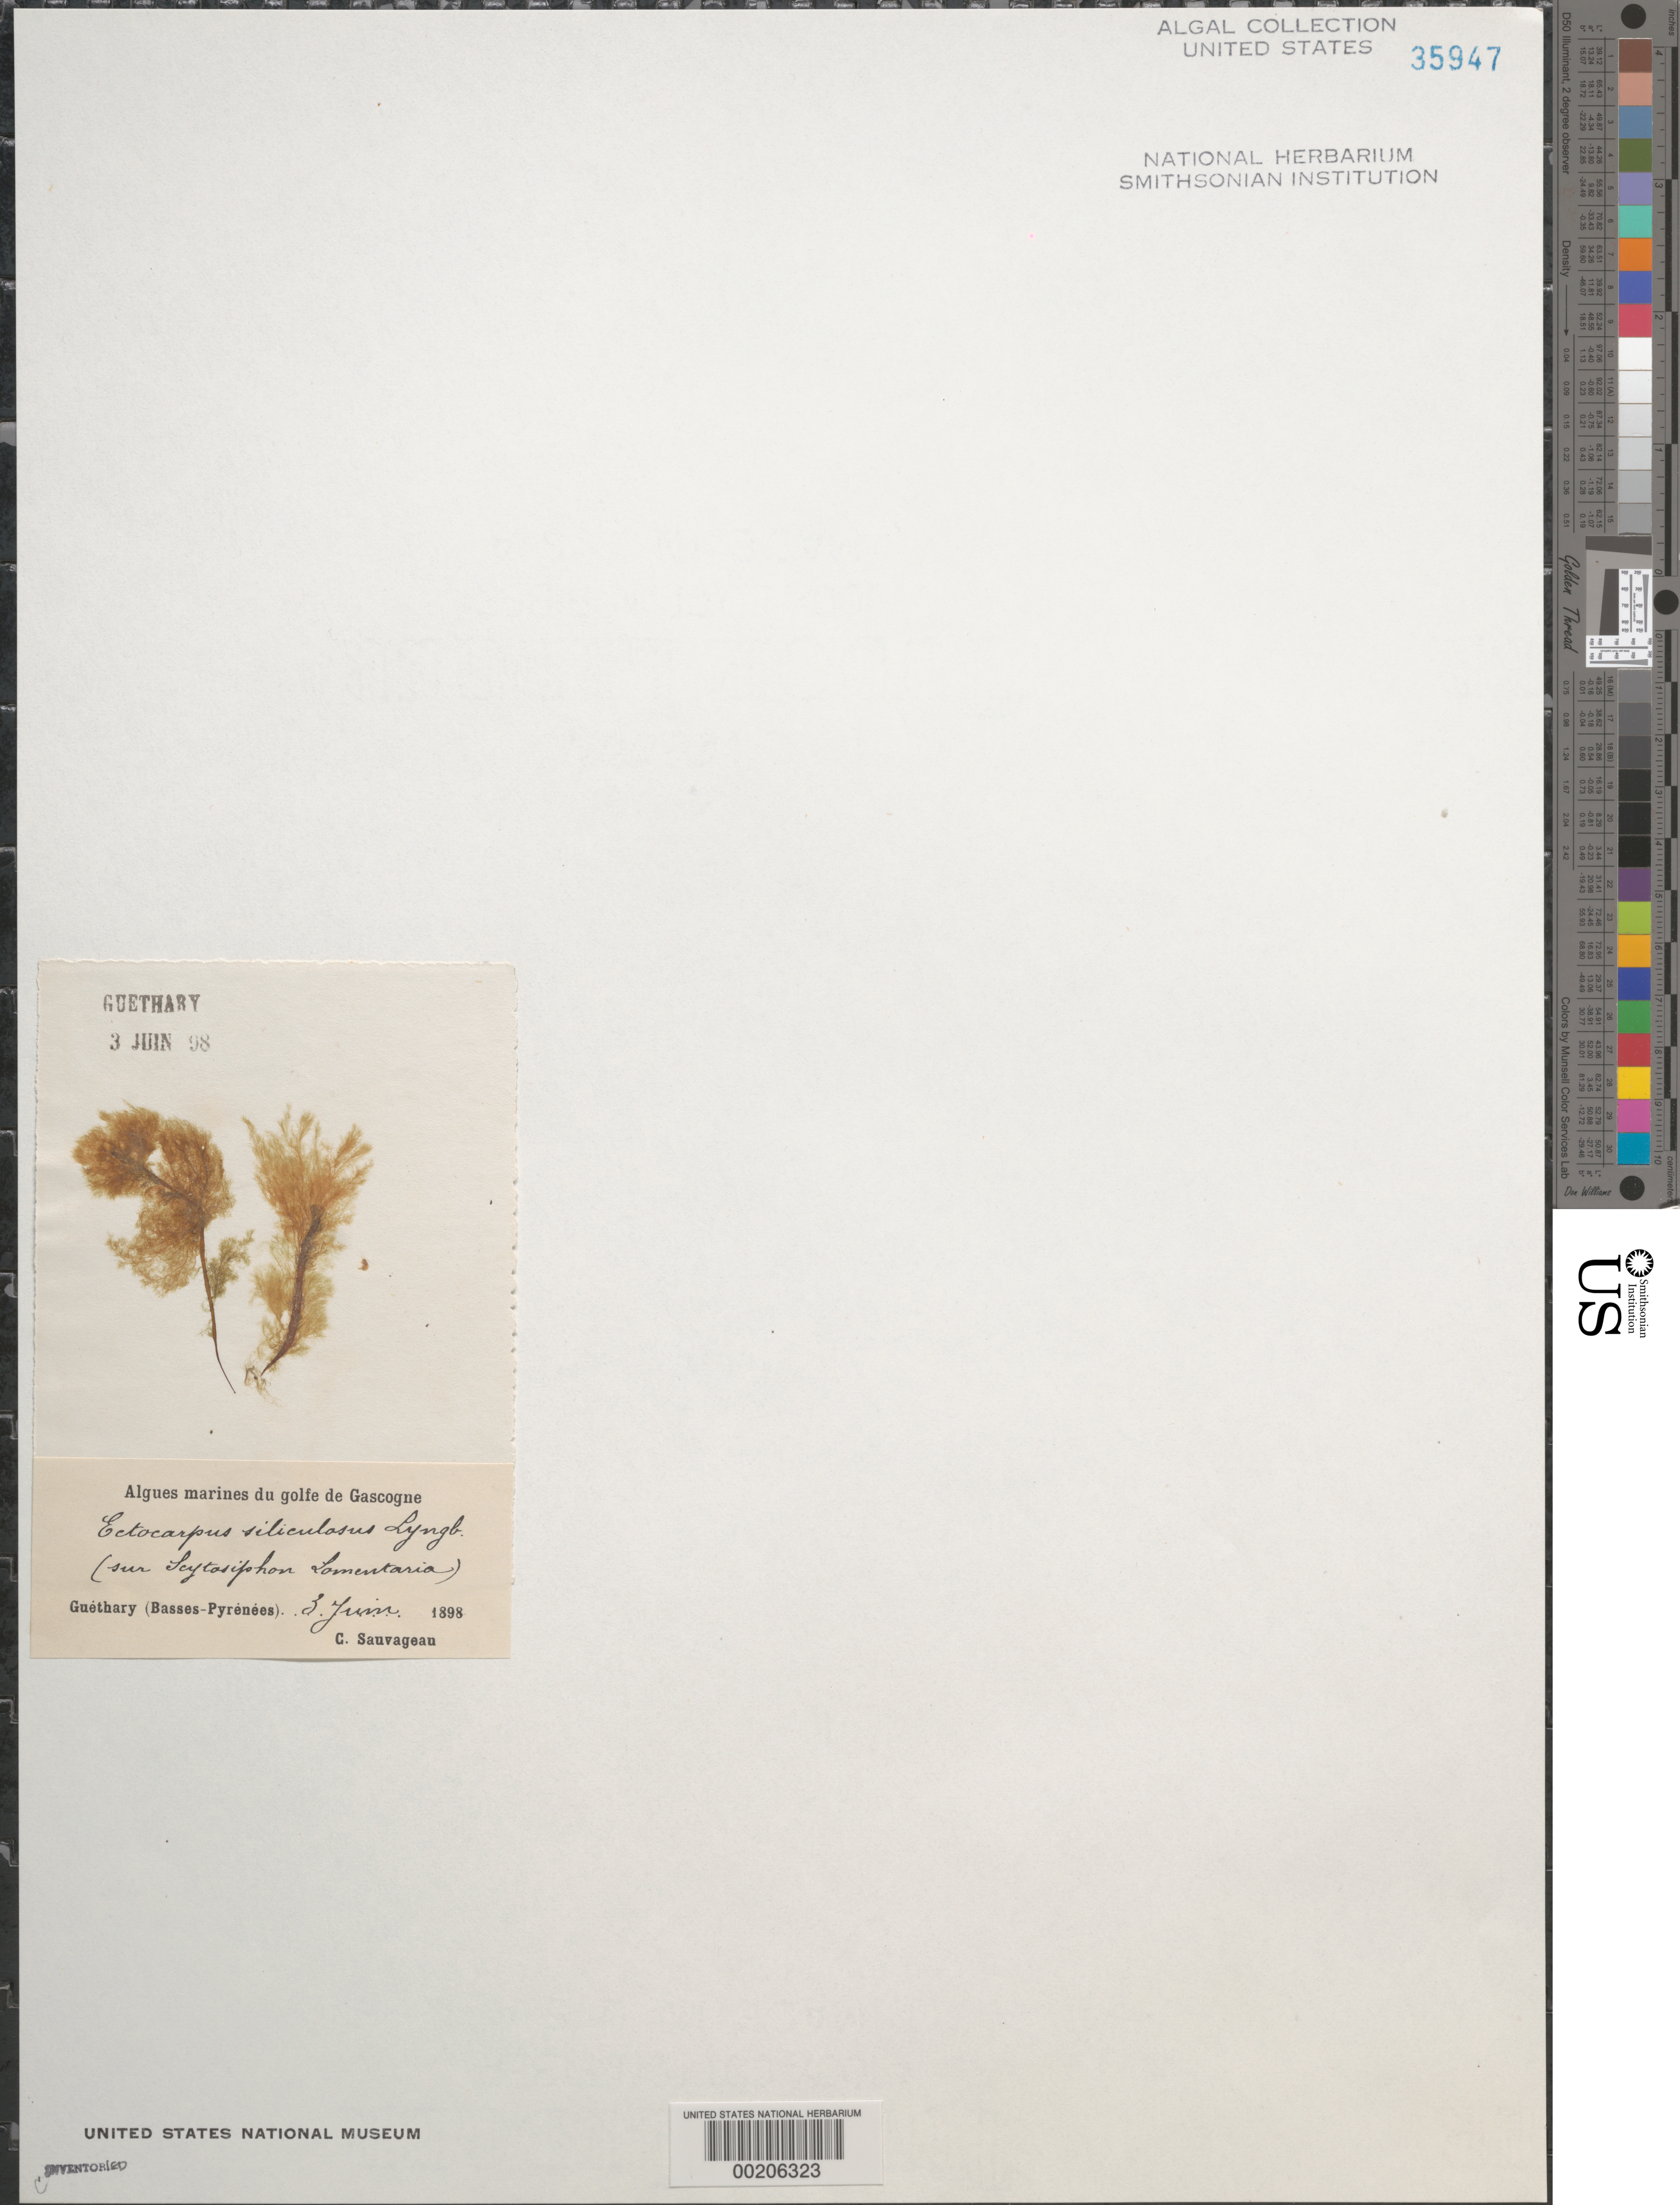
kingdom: Chromista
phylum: Ochrophyta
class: Phaeophyceae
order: Ectocarpales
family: Ectocarpaceae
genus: Ectocarpus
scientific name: Ectocarpus siliculosus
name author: (Dillwyn) Lyngbye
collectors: C. F. Sauvageau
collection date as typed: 03 Jun 1898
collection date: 1898-06-03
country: France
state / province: Nouvelle-Aquitaine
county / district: Pyrénées-Atlantiques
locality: Guethary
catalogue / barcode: US 35947